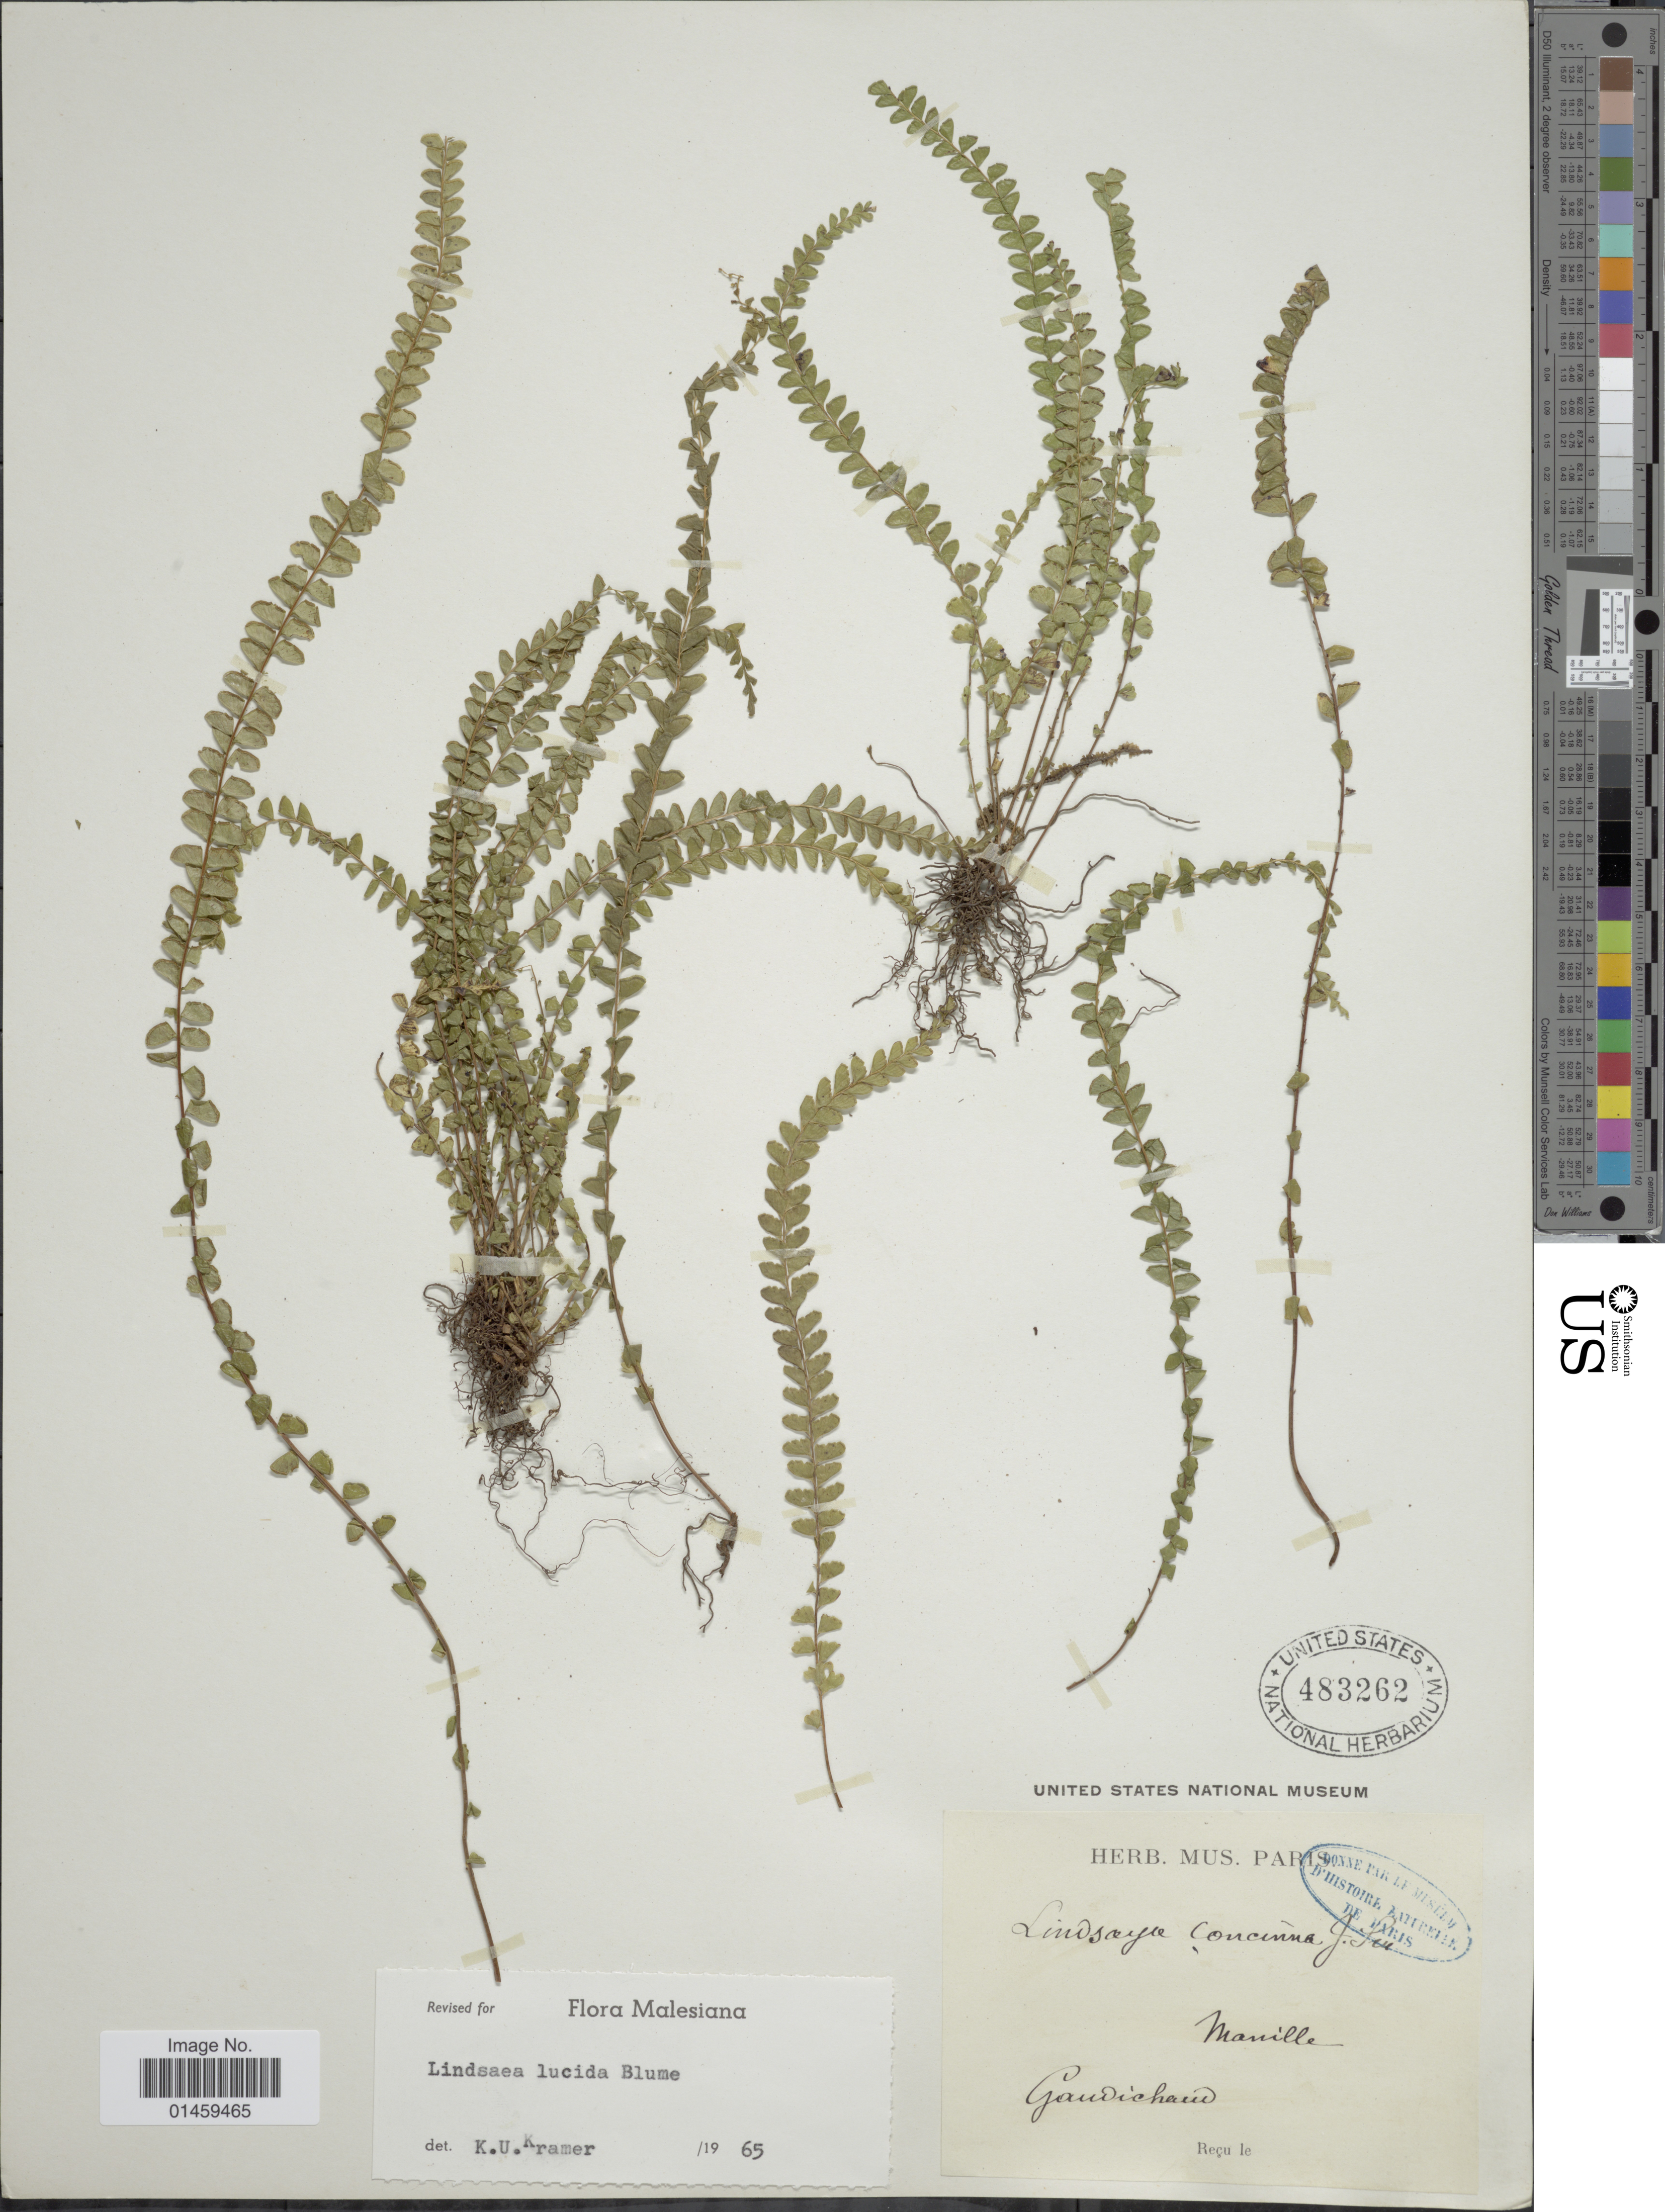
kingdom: Plantae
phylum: Tracheophyta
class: Polypodiopsida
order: Polypodiales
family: Lindsaeaceae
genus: Lindsaea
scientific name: Lindsaea lucida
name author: Blume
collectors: -. Gaudichaud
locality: Manille.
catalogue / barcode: US 483262